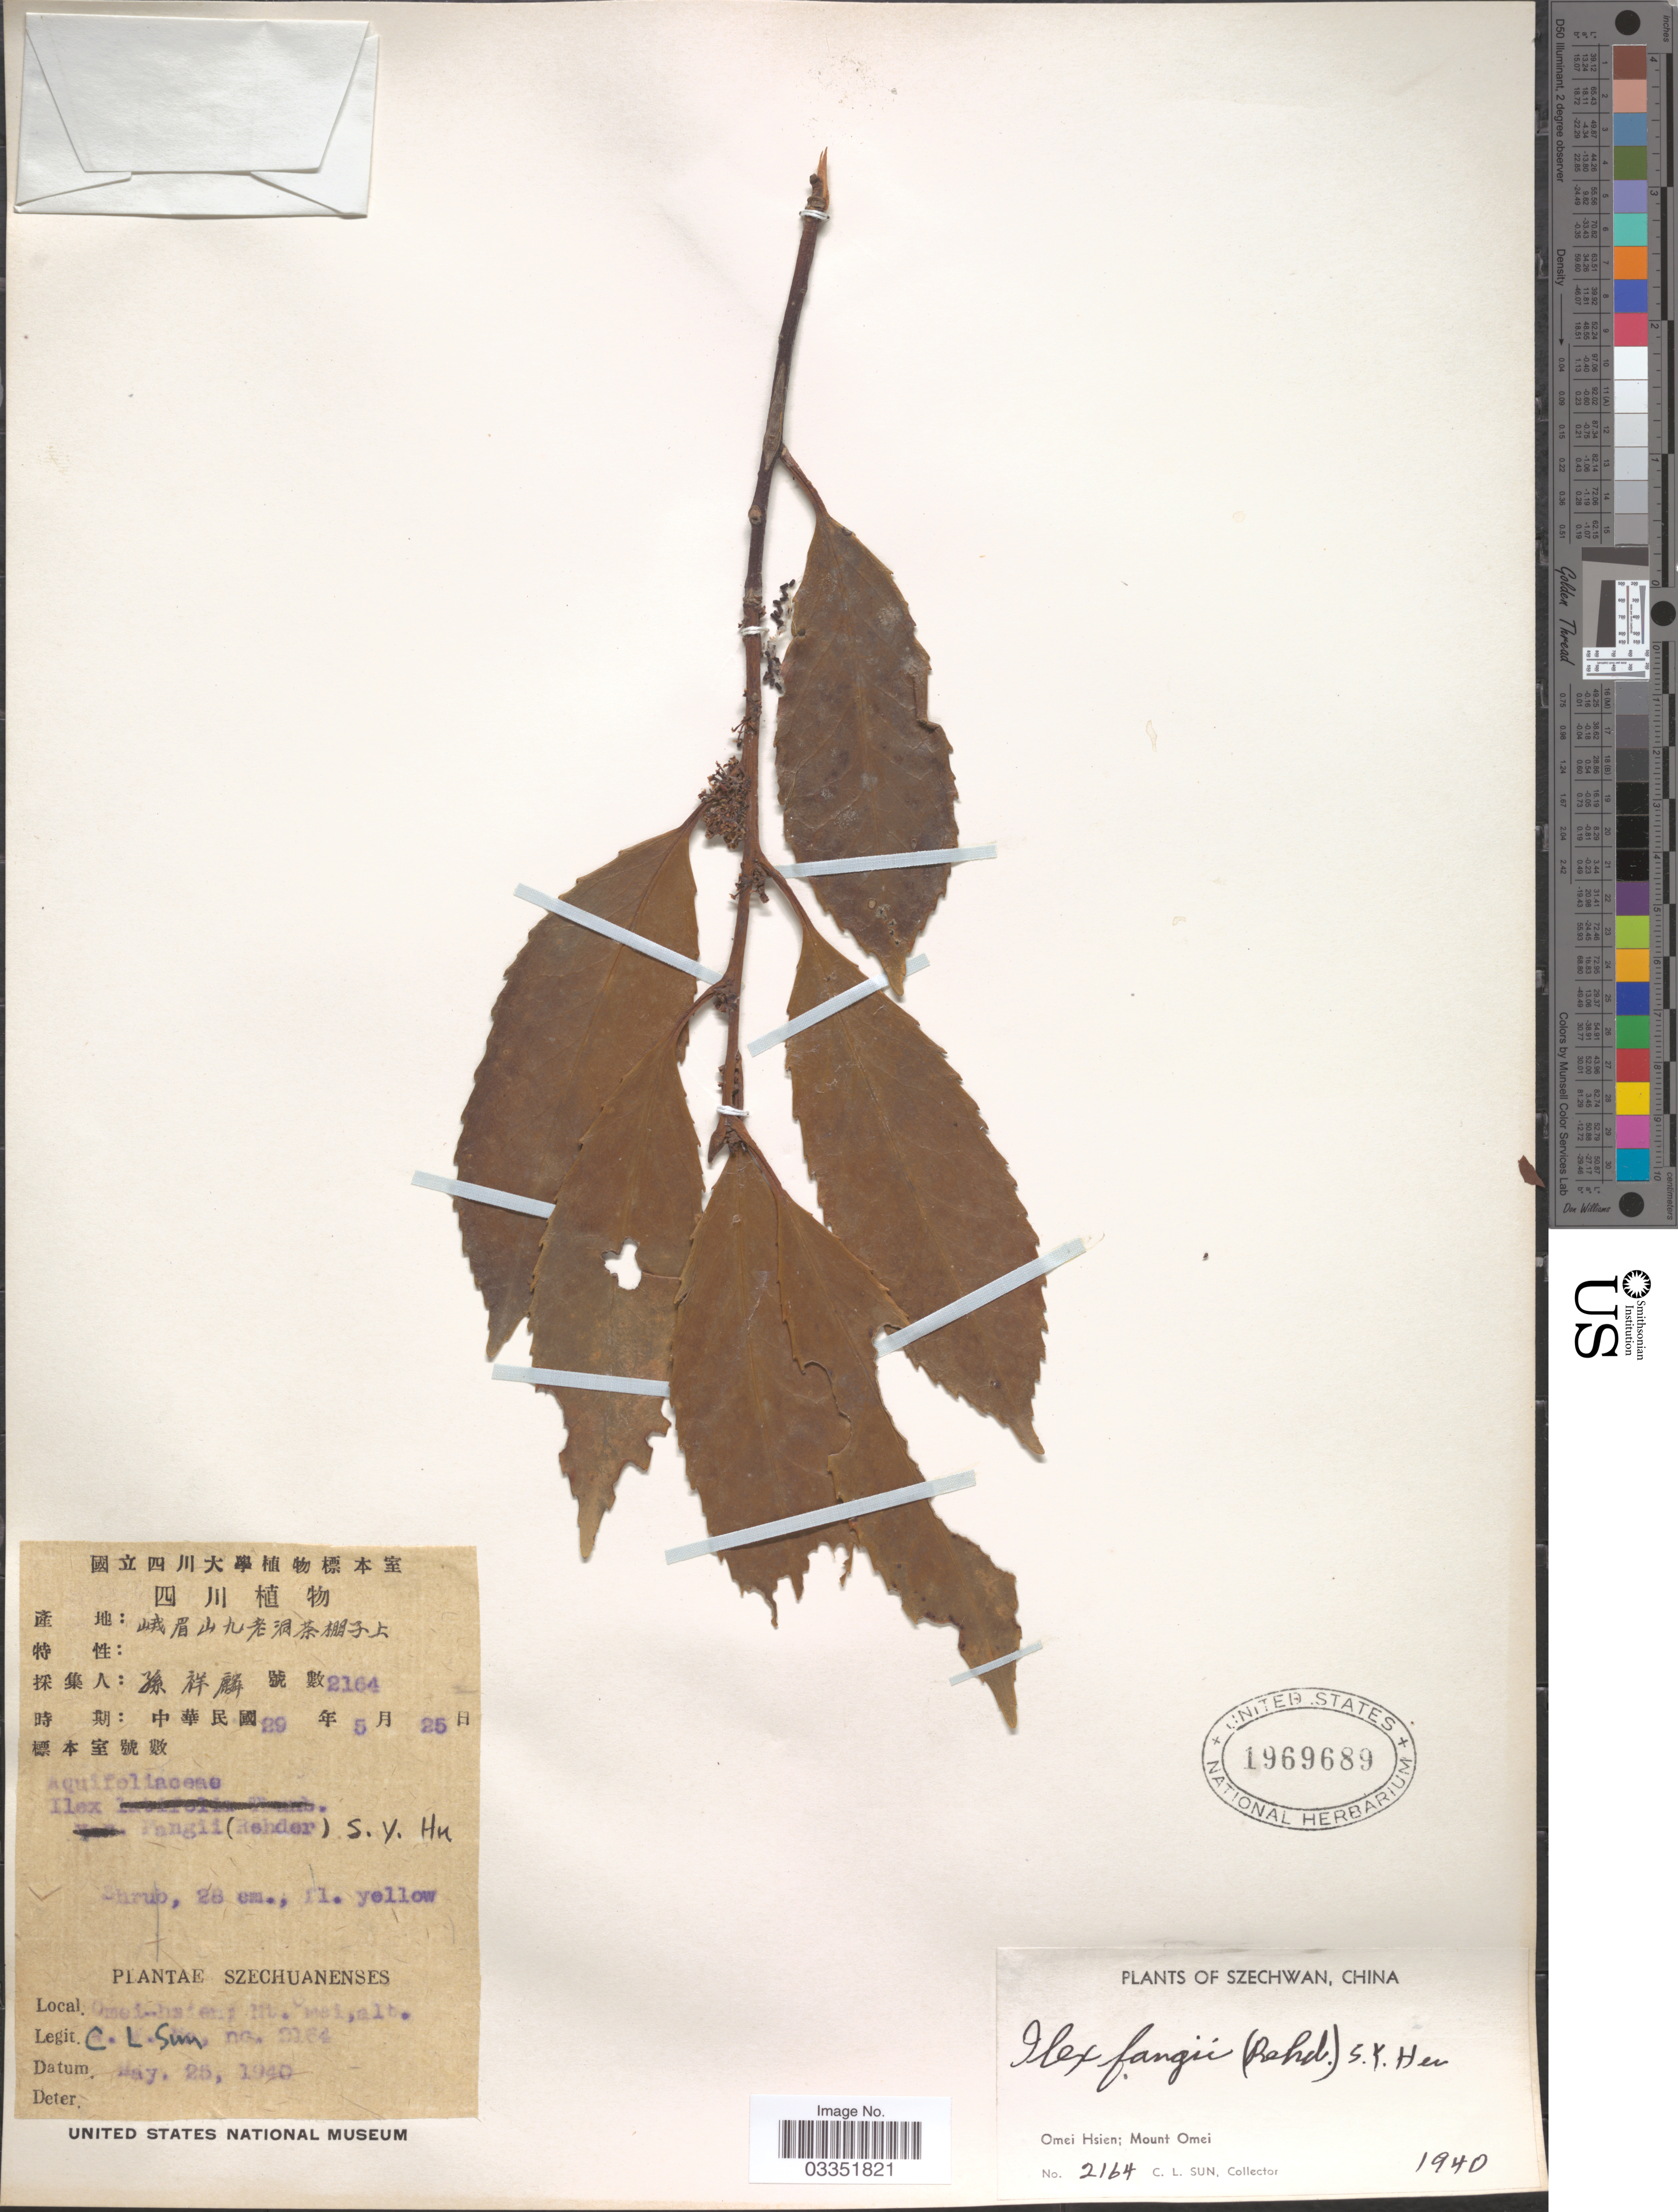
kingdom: Plantae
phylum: Tracheophyta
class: Magnoliopsida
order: Aquifoliales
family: Aquifoliaceae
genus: Ilex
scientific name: Ilex fangii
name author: (Rehder) S.Y. Hu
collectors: C. Sun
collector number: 2164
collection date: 1940-05-25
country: China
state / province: Sichuan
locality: Omei Hsien; Mount Omei.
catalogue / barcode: US 1969689